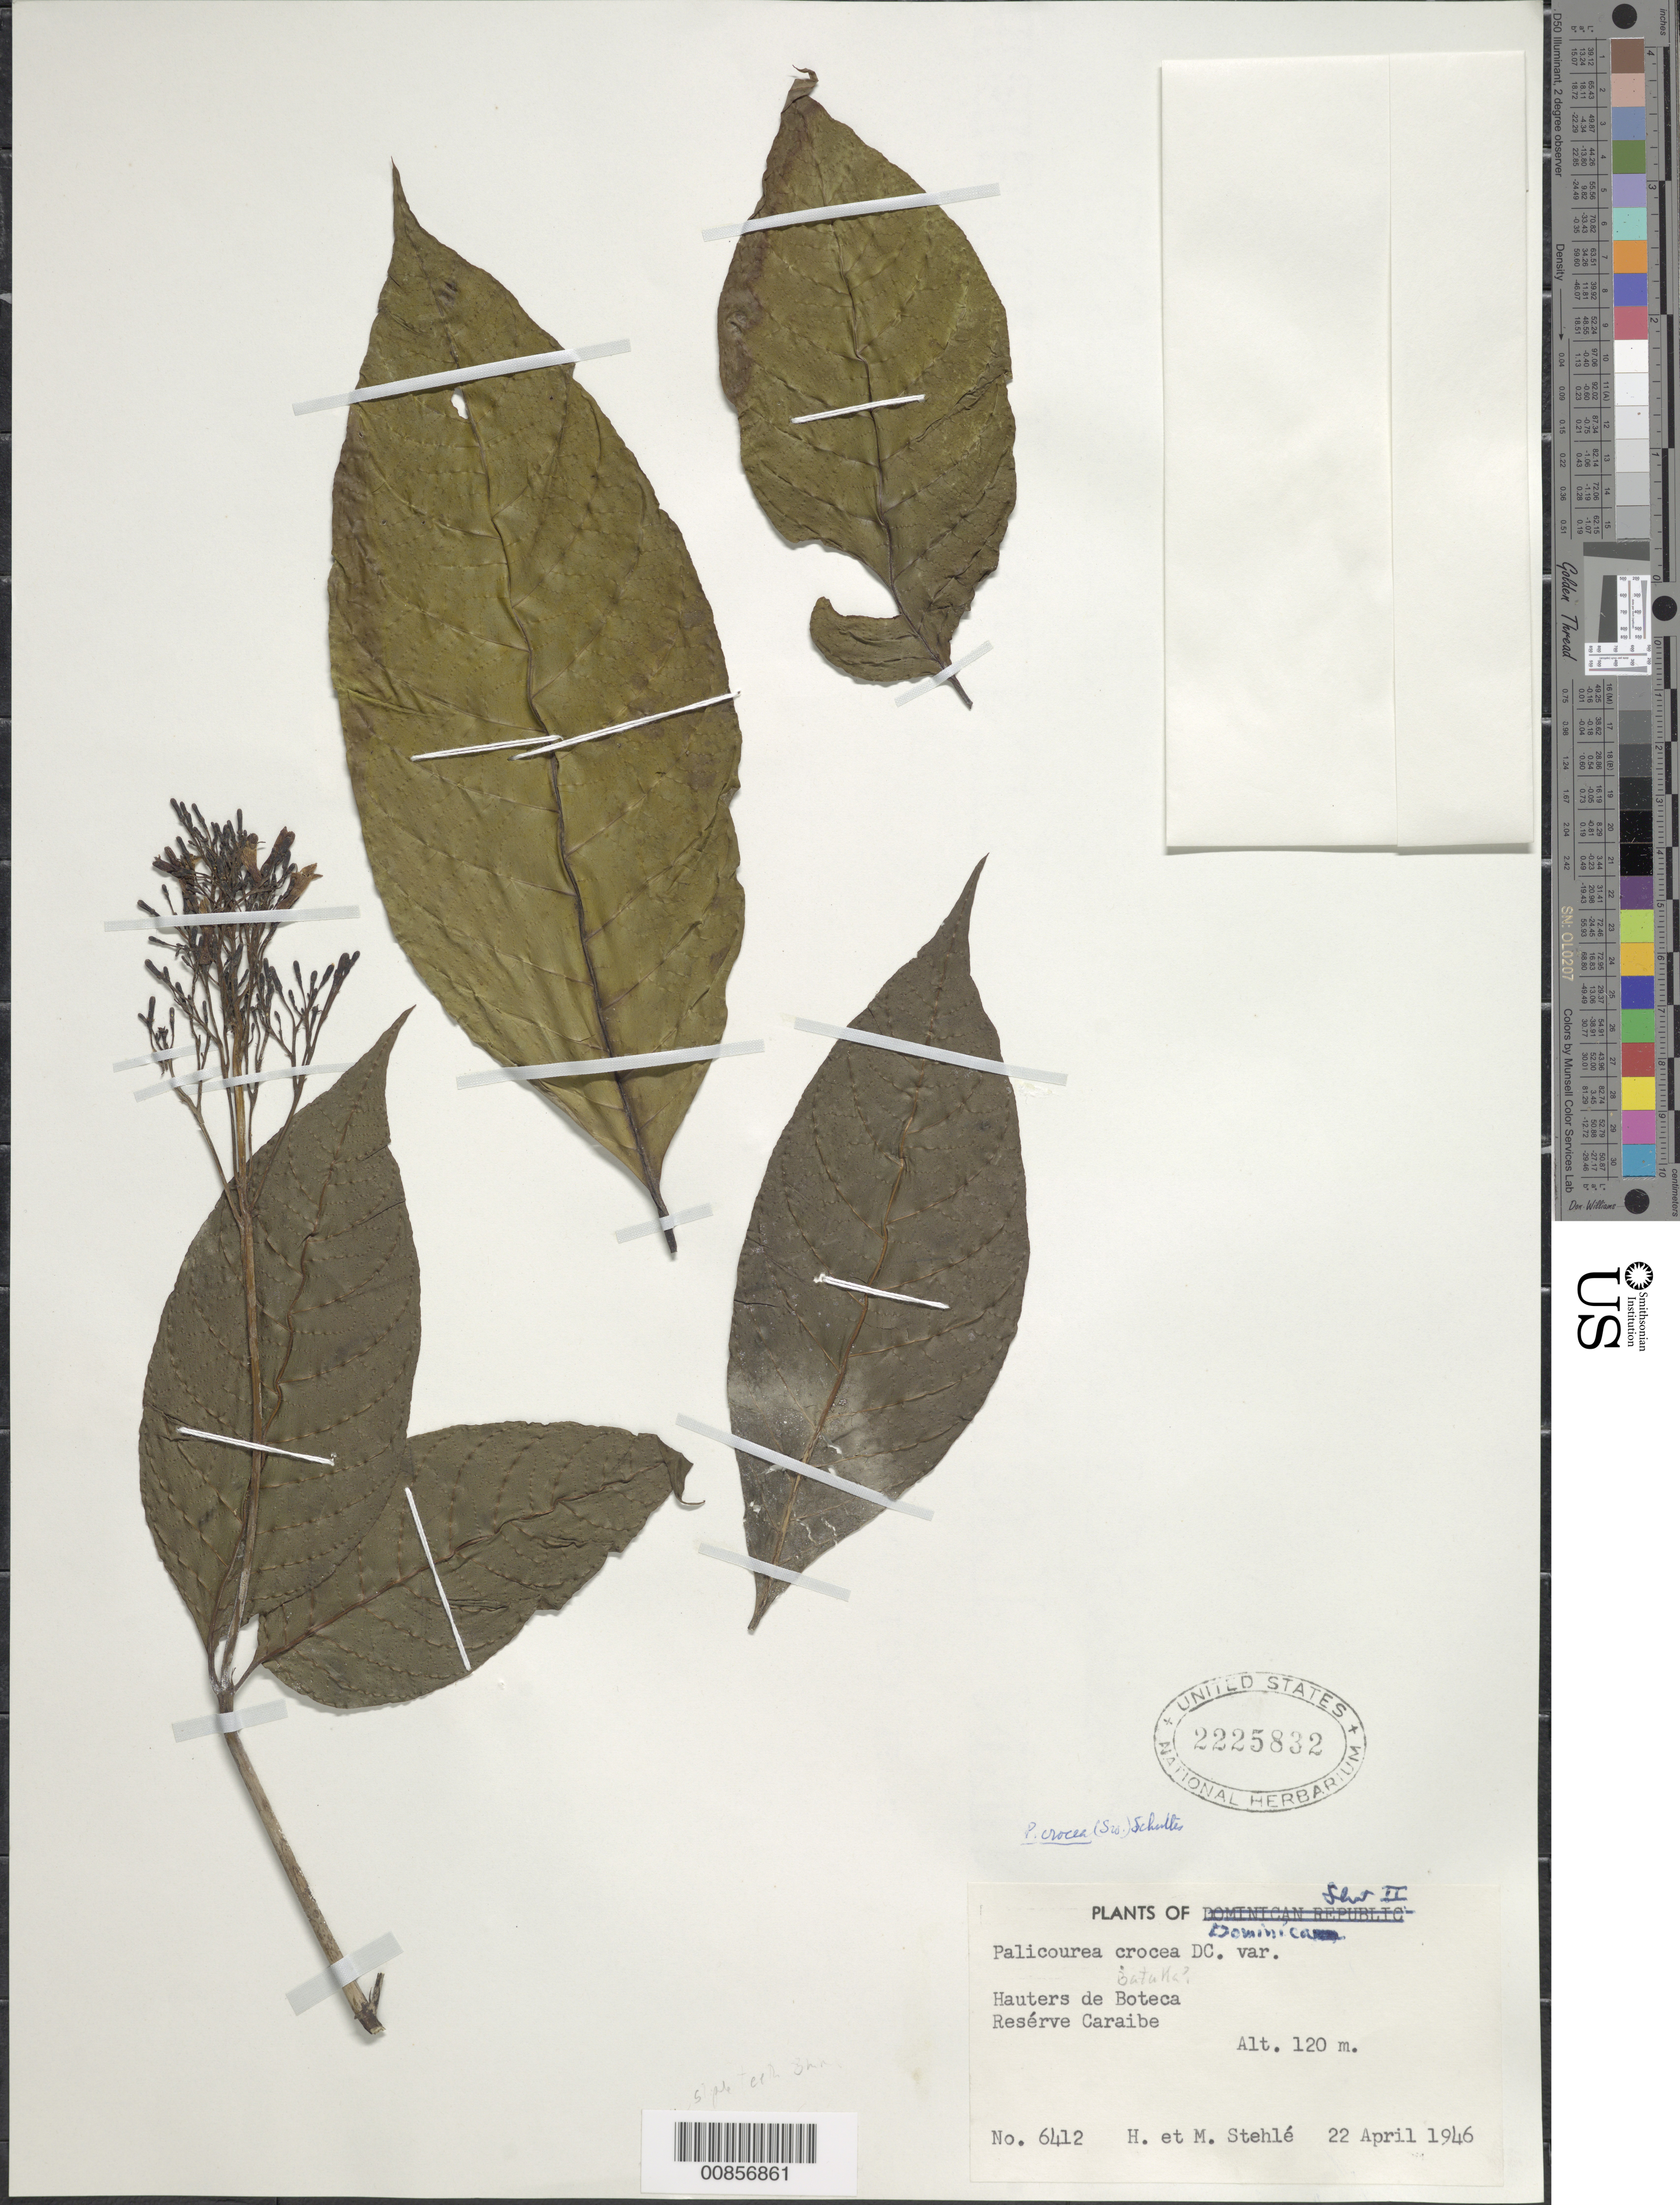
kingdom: Plantae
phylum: Tracheophyta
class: Magnoliopsida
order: Gentianales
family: Rubiaceae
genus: Palicourea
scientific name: Palicourea crocea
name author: (Sw.) Schult.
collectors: H. Stehlé & M. Stehlé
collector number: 6412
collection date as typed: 22 Apr 1946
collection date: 1946-04-22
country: Dominica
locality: Hauters de Boteca. Resérve Caraibe.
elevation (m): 120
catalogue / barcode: US 2225832